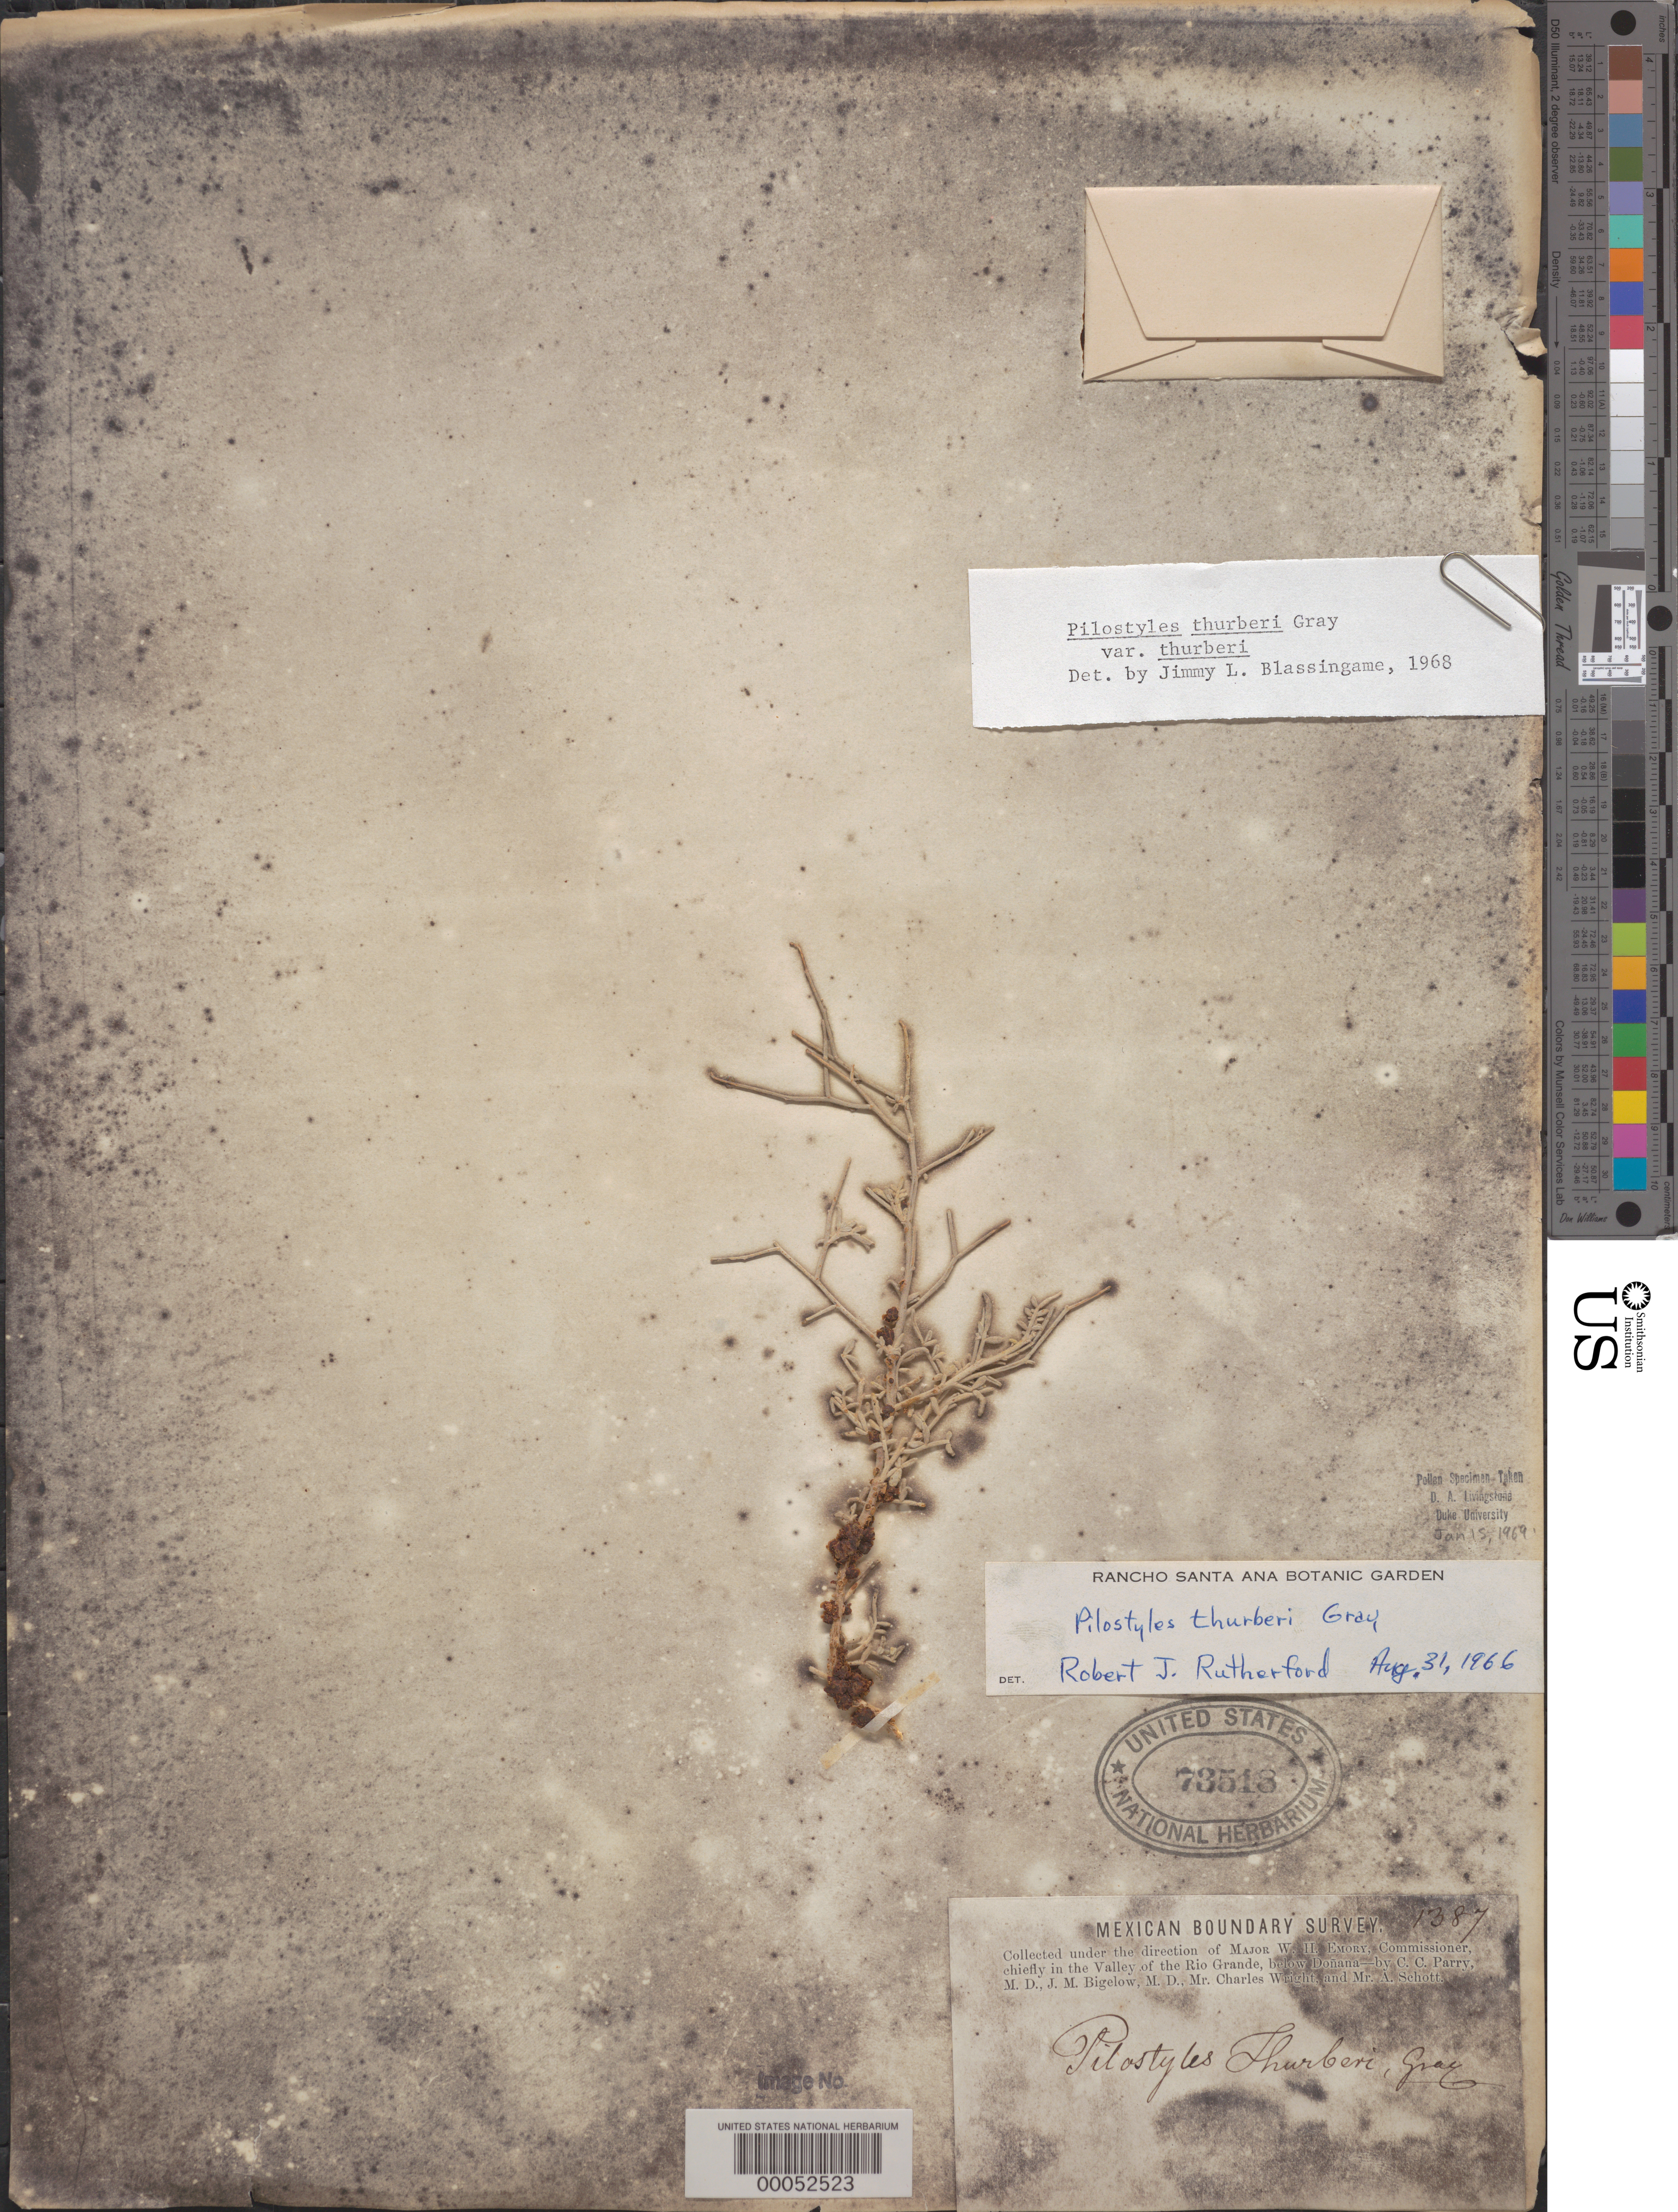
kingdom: Plantae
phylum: Tracheophyta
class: Magnoliopsida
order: Cucurbitales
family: Apodanthaceae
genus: Pilostyles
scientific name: Pilostyles thurberi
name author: A. Gray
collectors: W. H. Emory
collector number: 1387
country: United States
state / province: Texas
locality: Valley of the rio grande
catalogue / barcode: US 73518